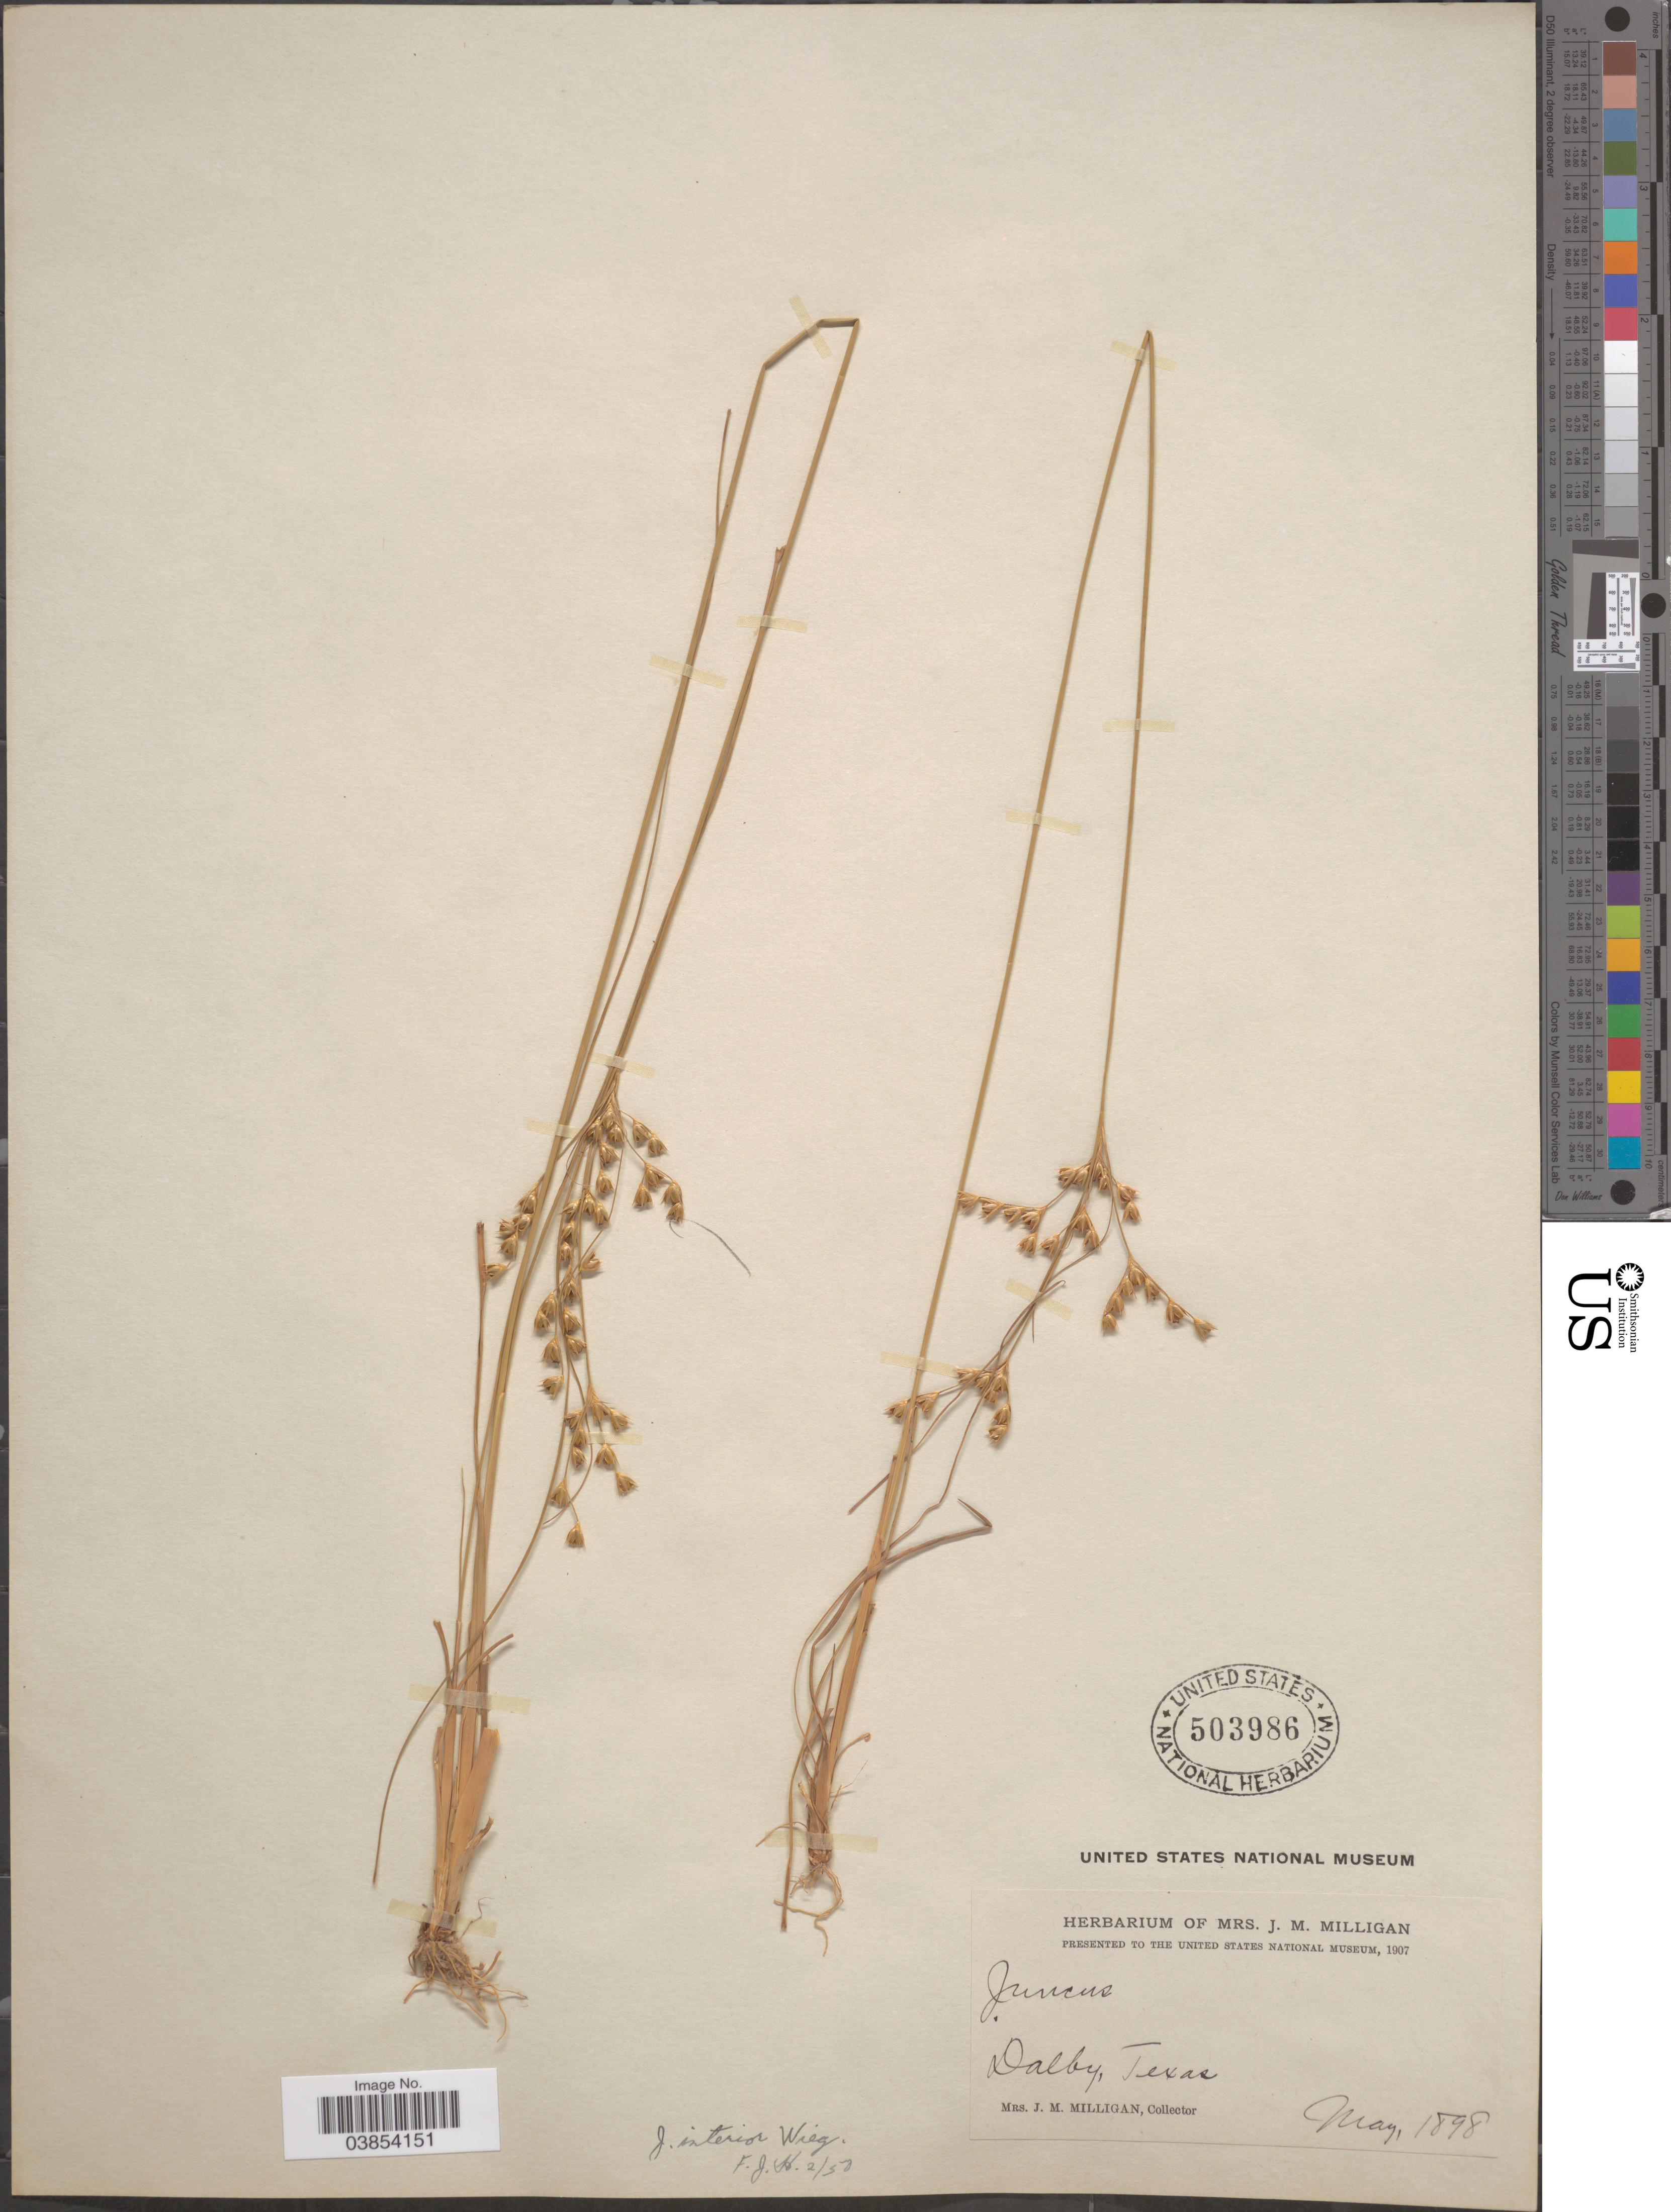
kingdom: Plantae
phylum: Tracheophyta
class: Liliopsida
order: Poales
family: Juncaceae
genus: Juncus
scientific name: Juncus interior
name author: Wiegand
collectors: J. Milligan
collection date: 1898-05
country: United States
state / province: Texas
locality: Dalby.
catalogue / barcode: US 503986